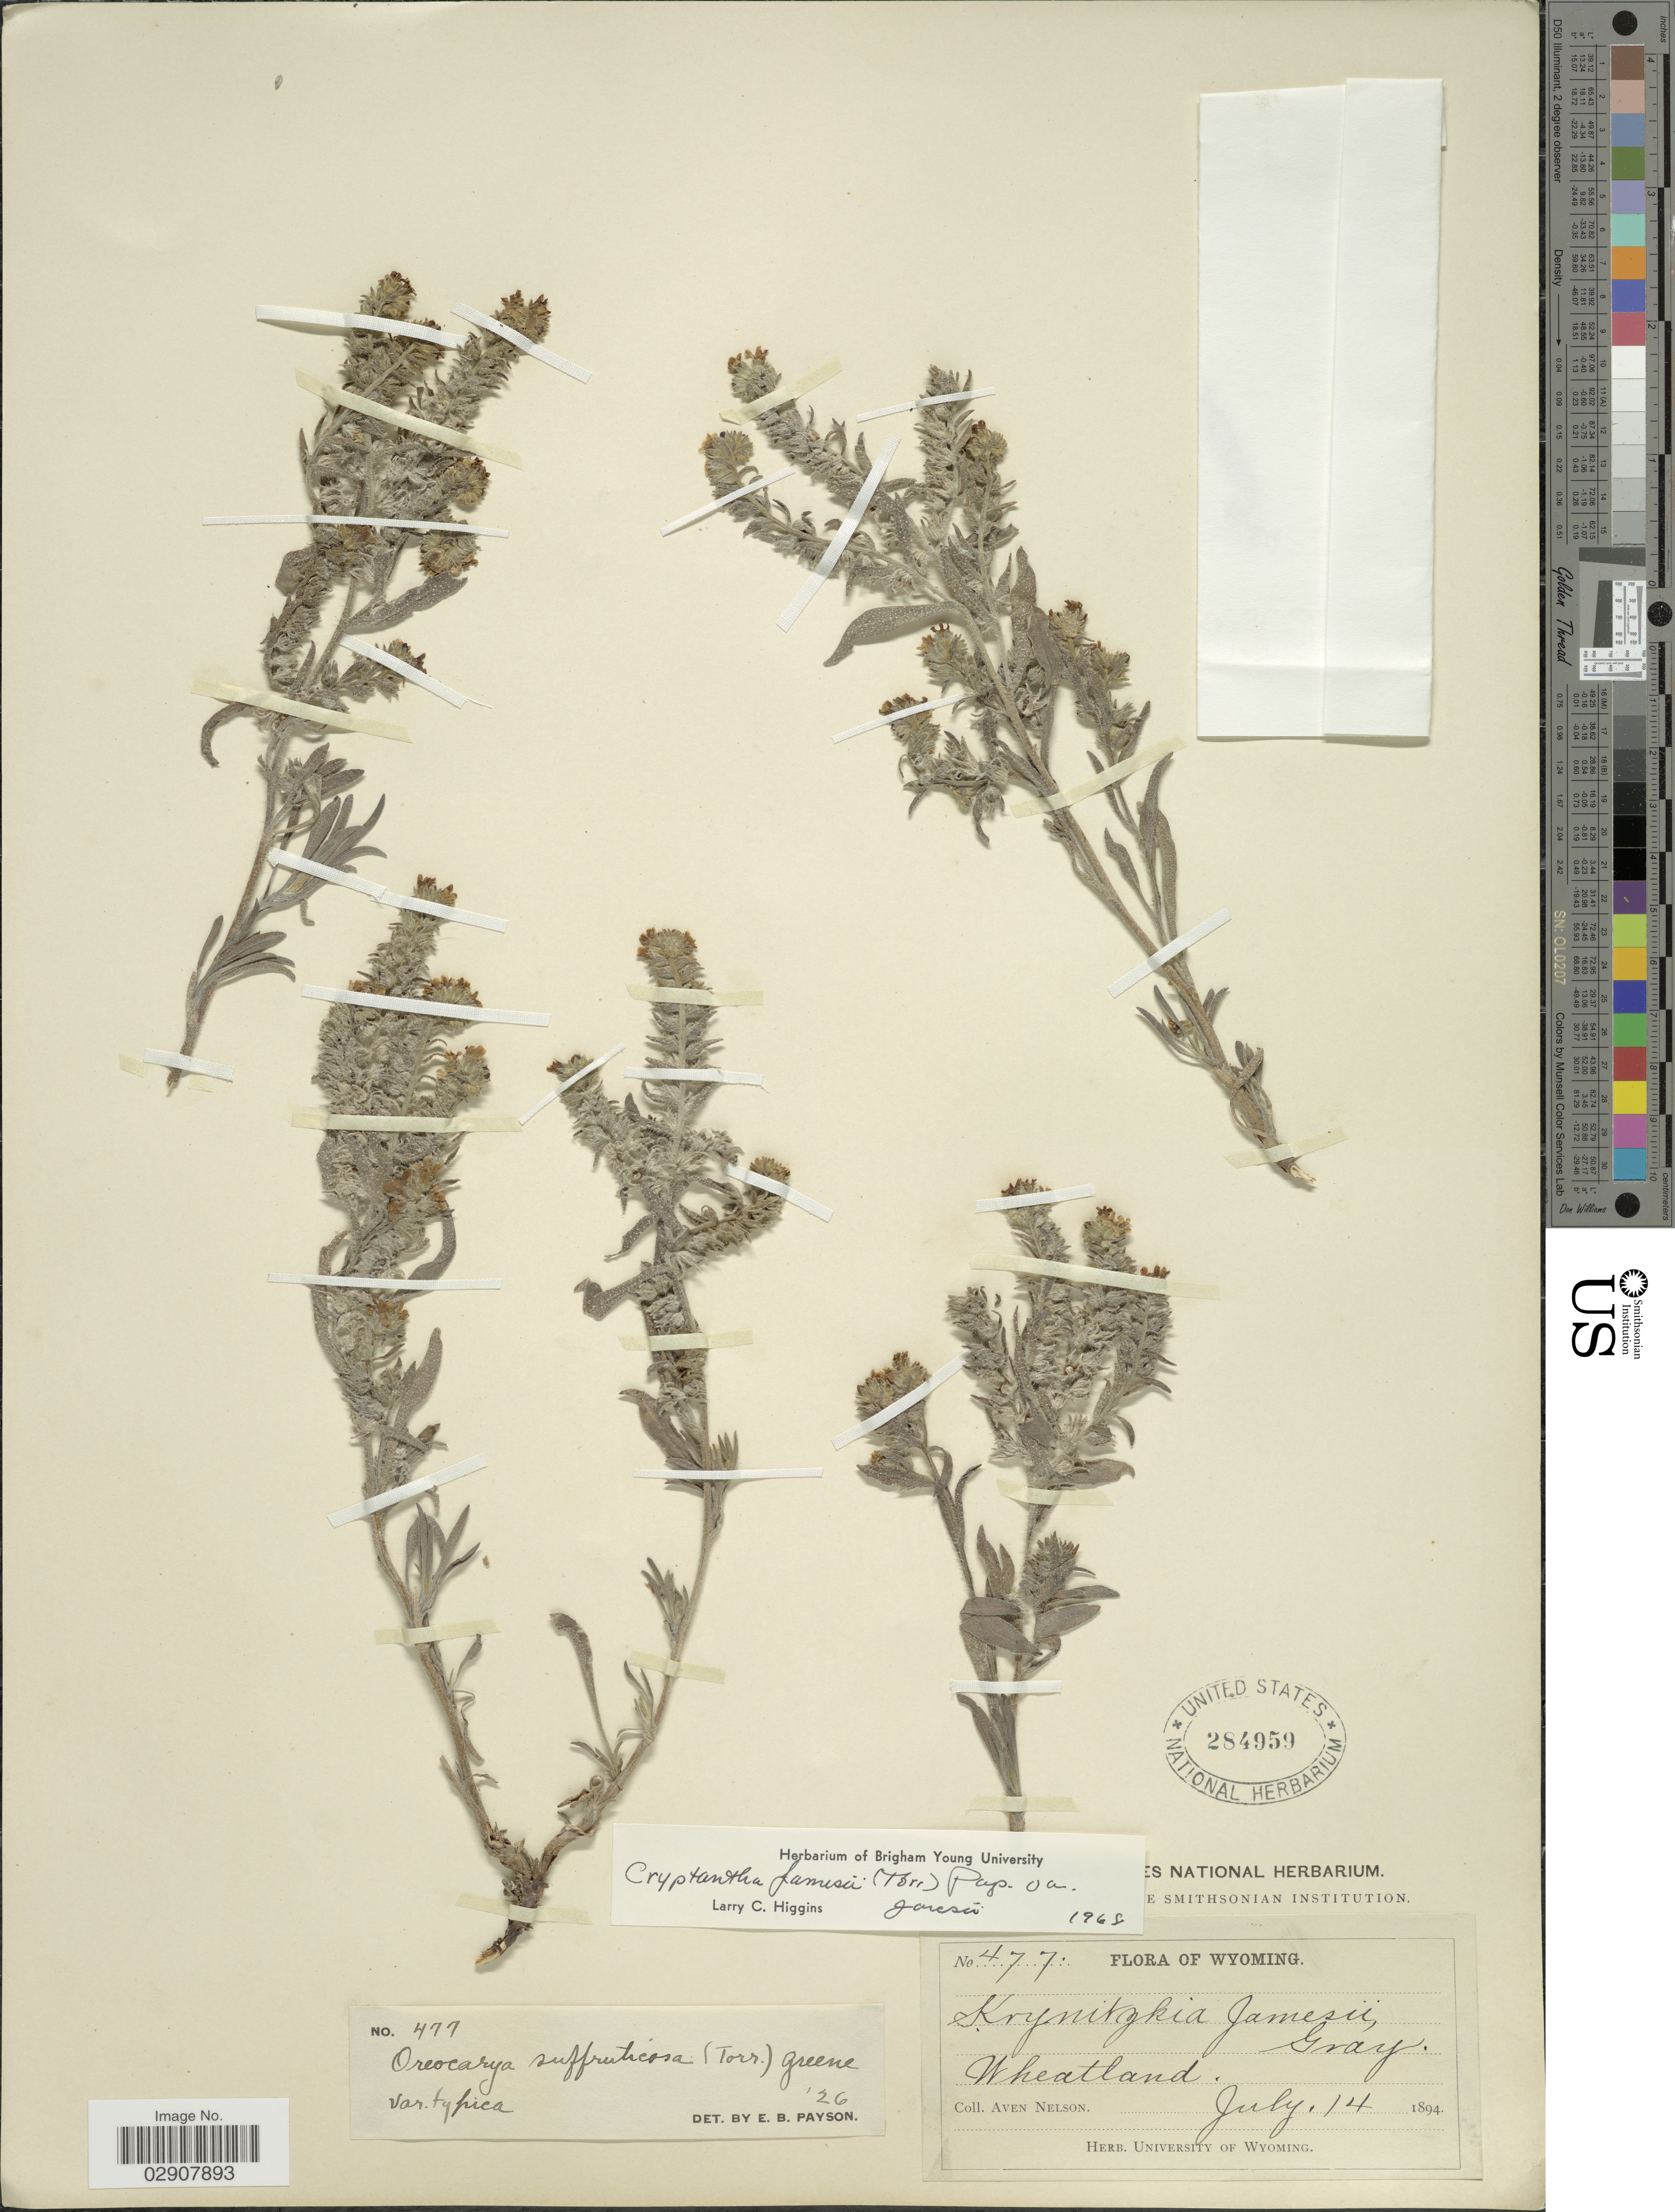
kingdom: Plantae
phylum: Tracheophyta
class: Magnoliopsida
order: Boraginales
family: Boraginaceae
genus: Cryptantha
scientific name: Cryptantha jamesii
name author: (Torr.) Payson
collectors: A. Nelson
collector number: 477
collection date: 1894-07-14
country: United States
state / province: Wyoming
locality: Wheatland. Wyoming.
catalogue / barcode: US 284959